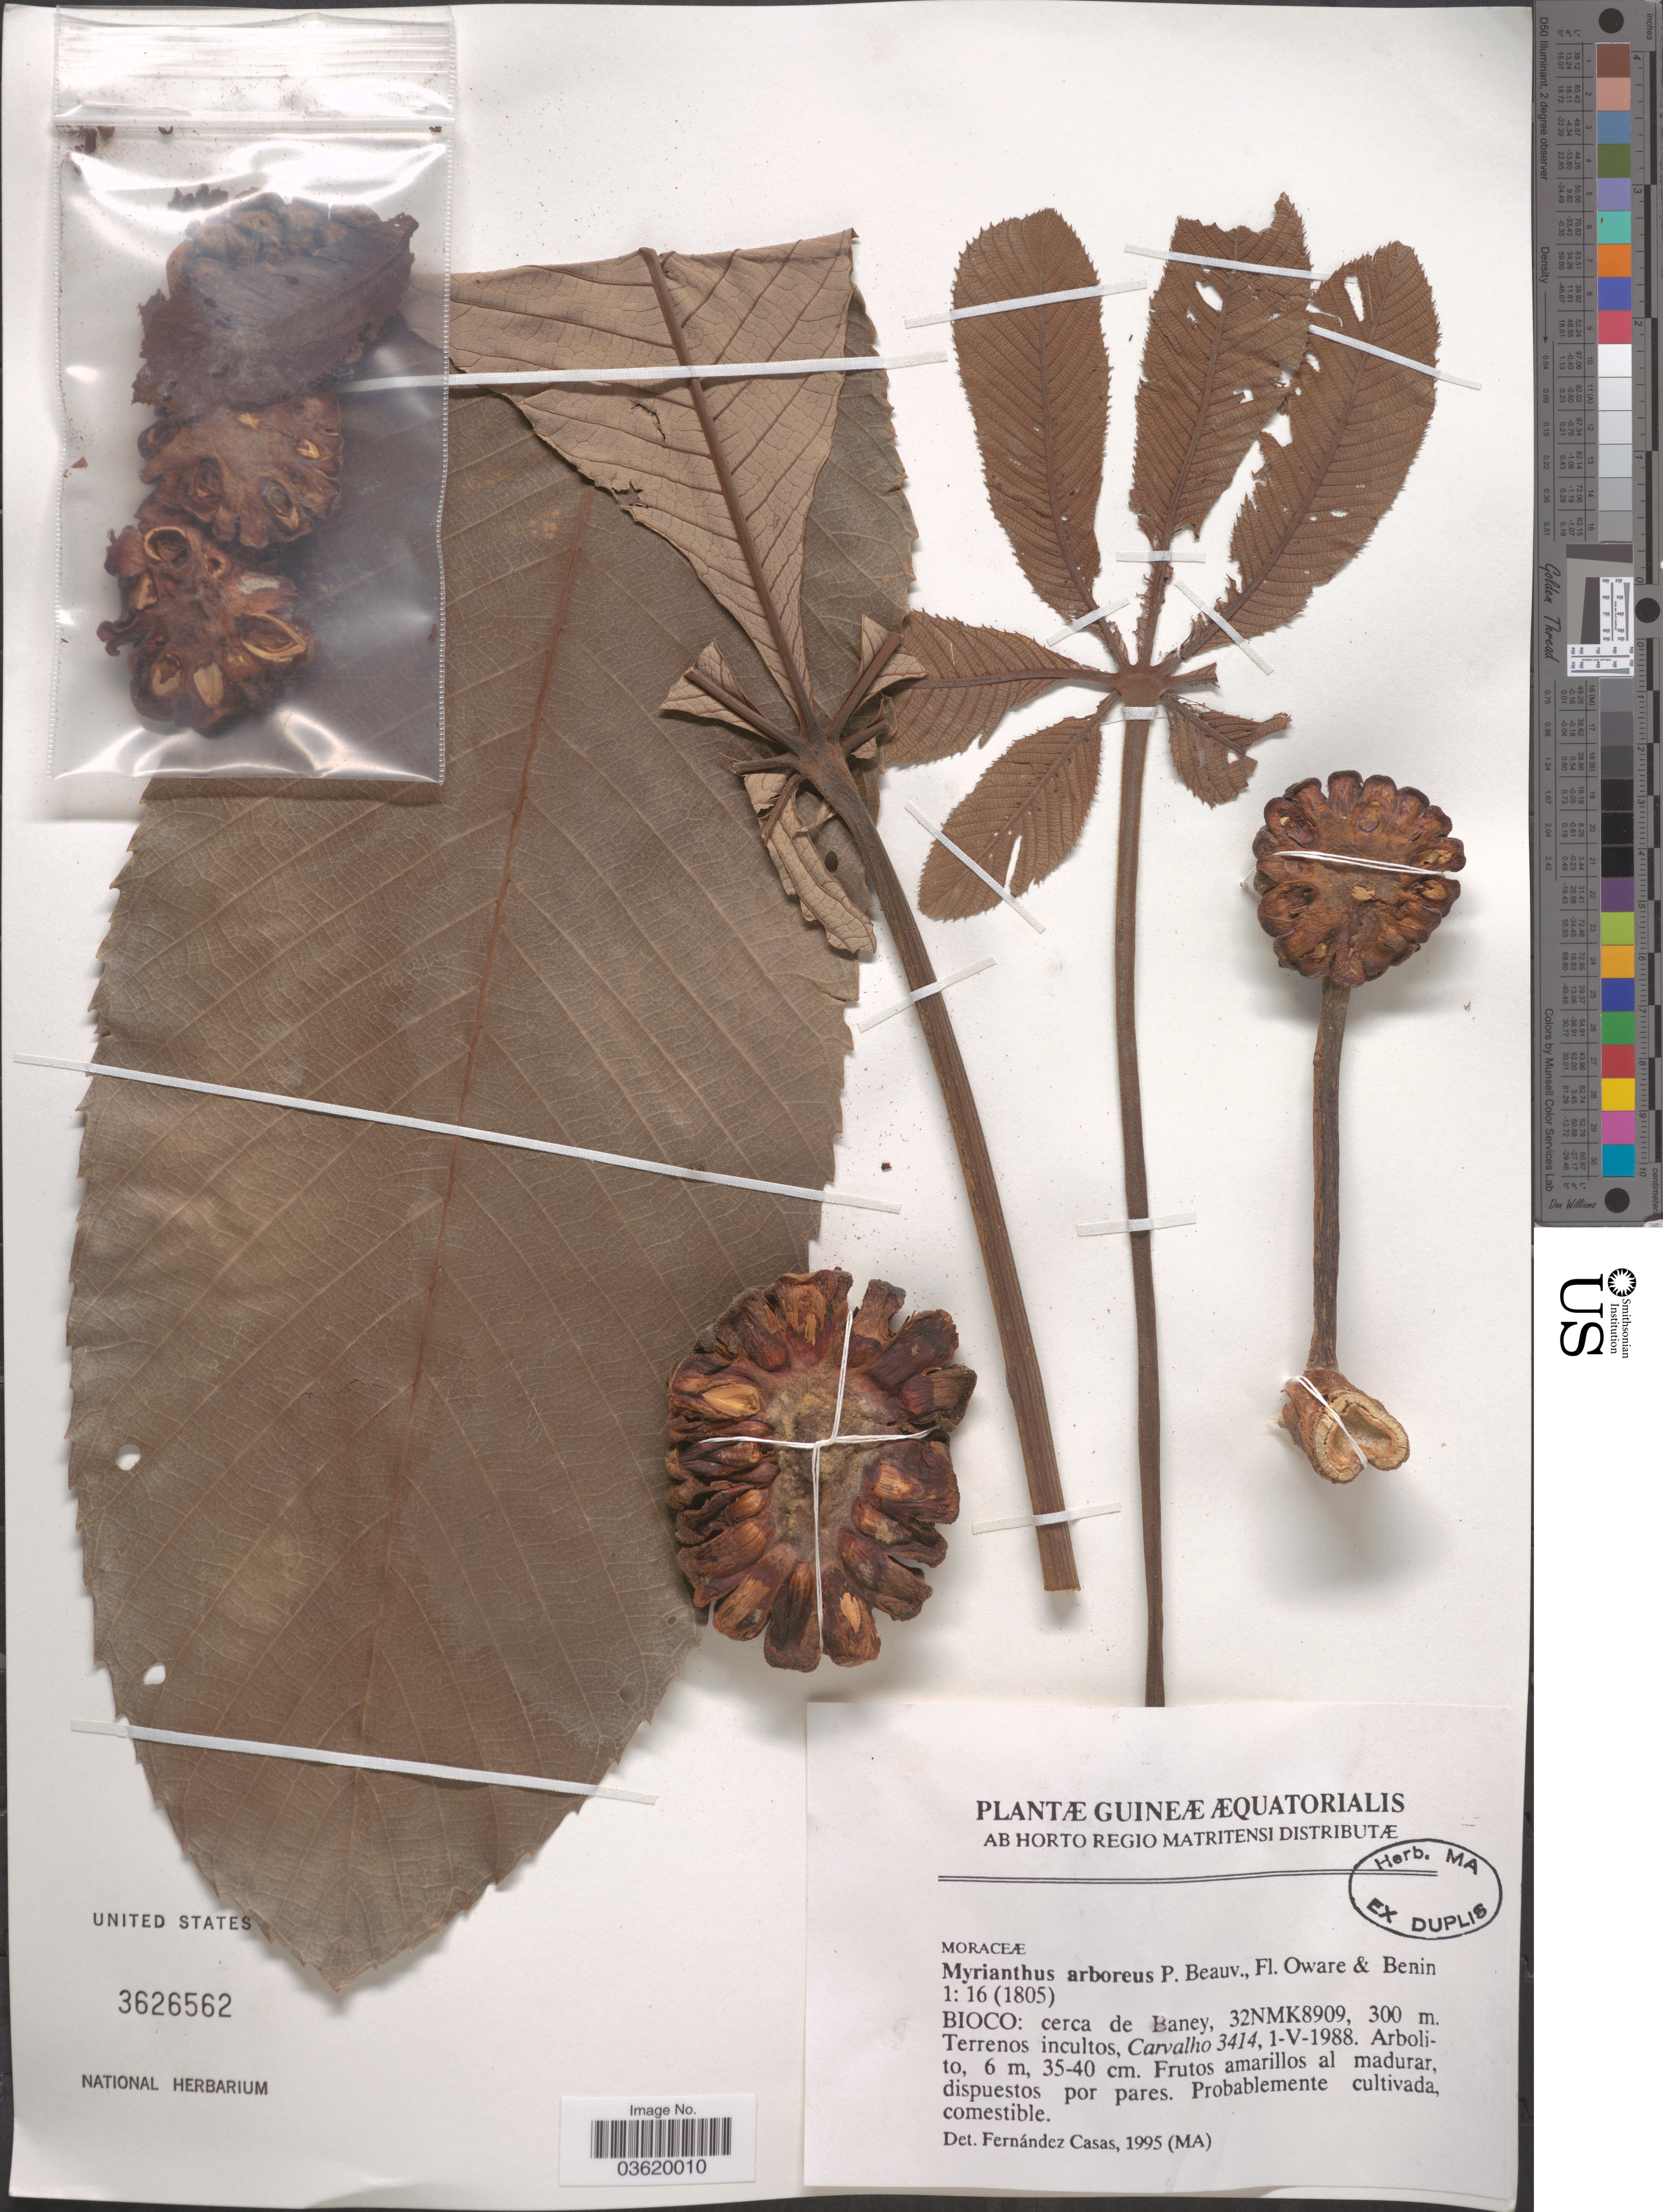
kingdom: Plantae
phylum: Tracheophyta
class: Magnoliopsida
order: Rosales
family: Urticaceae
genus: Myrianthus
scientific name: Myrianthus arboreus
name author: P. Beauv.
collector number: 32NMK8909?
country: Equatorial Guinea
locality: Guineæ Æquatorialis. Bioco: cerca de Baney.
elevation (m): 300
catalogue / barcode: US 3626562